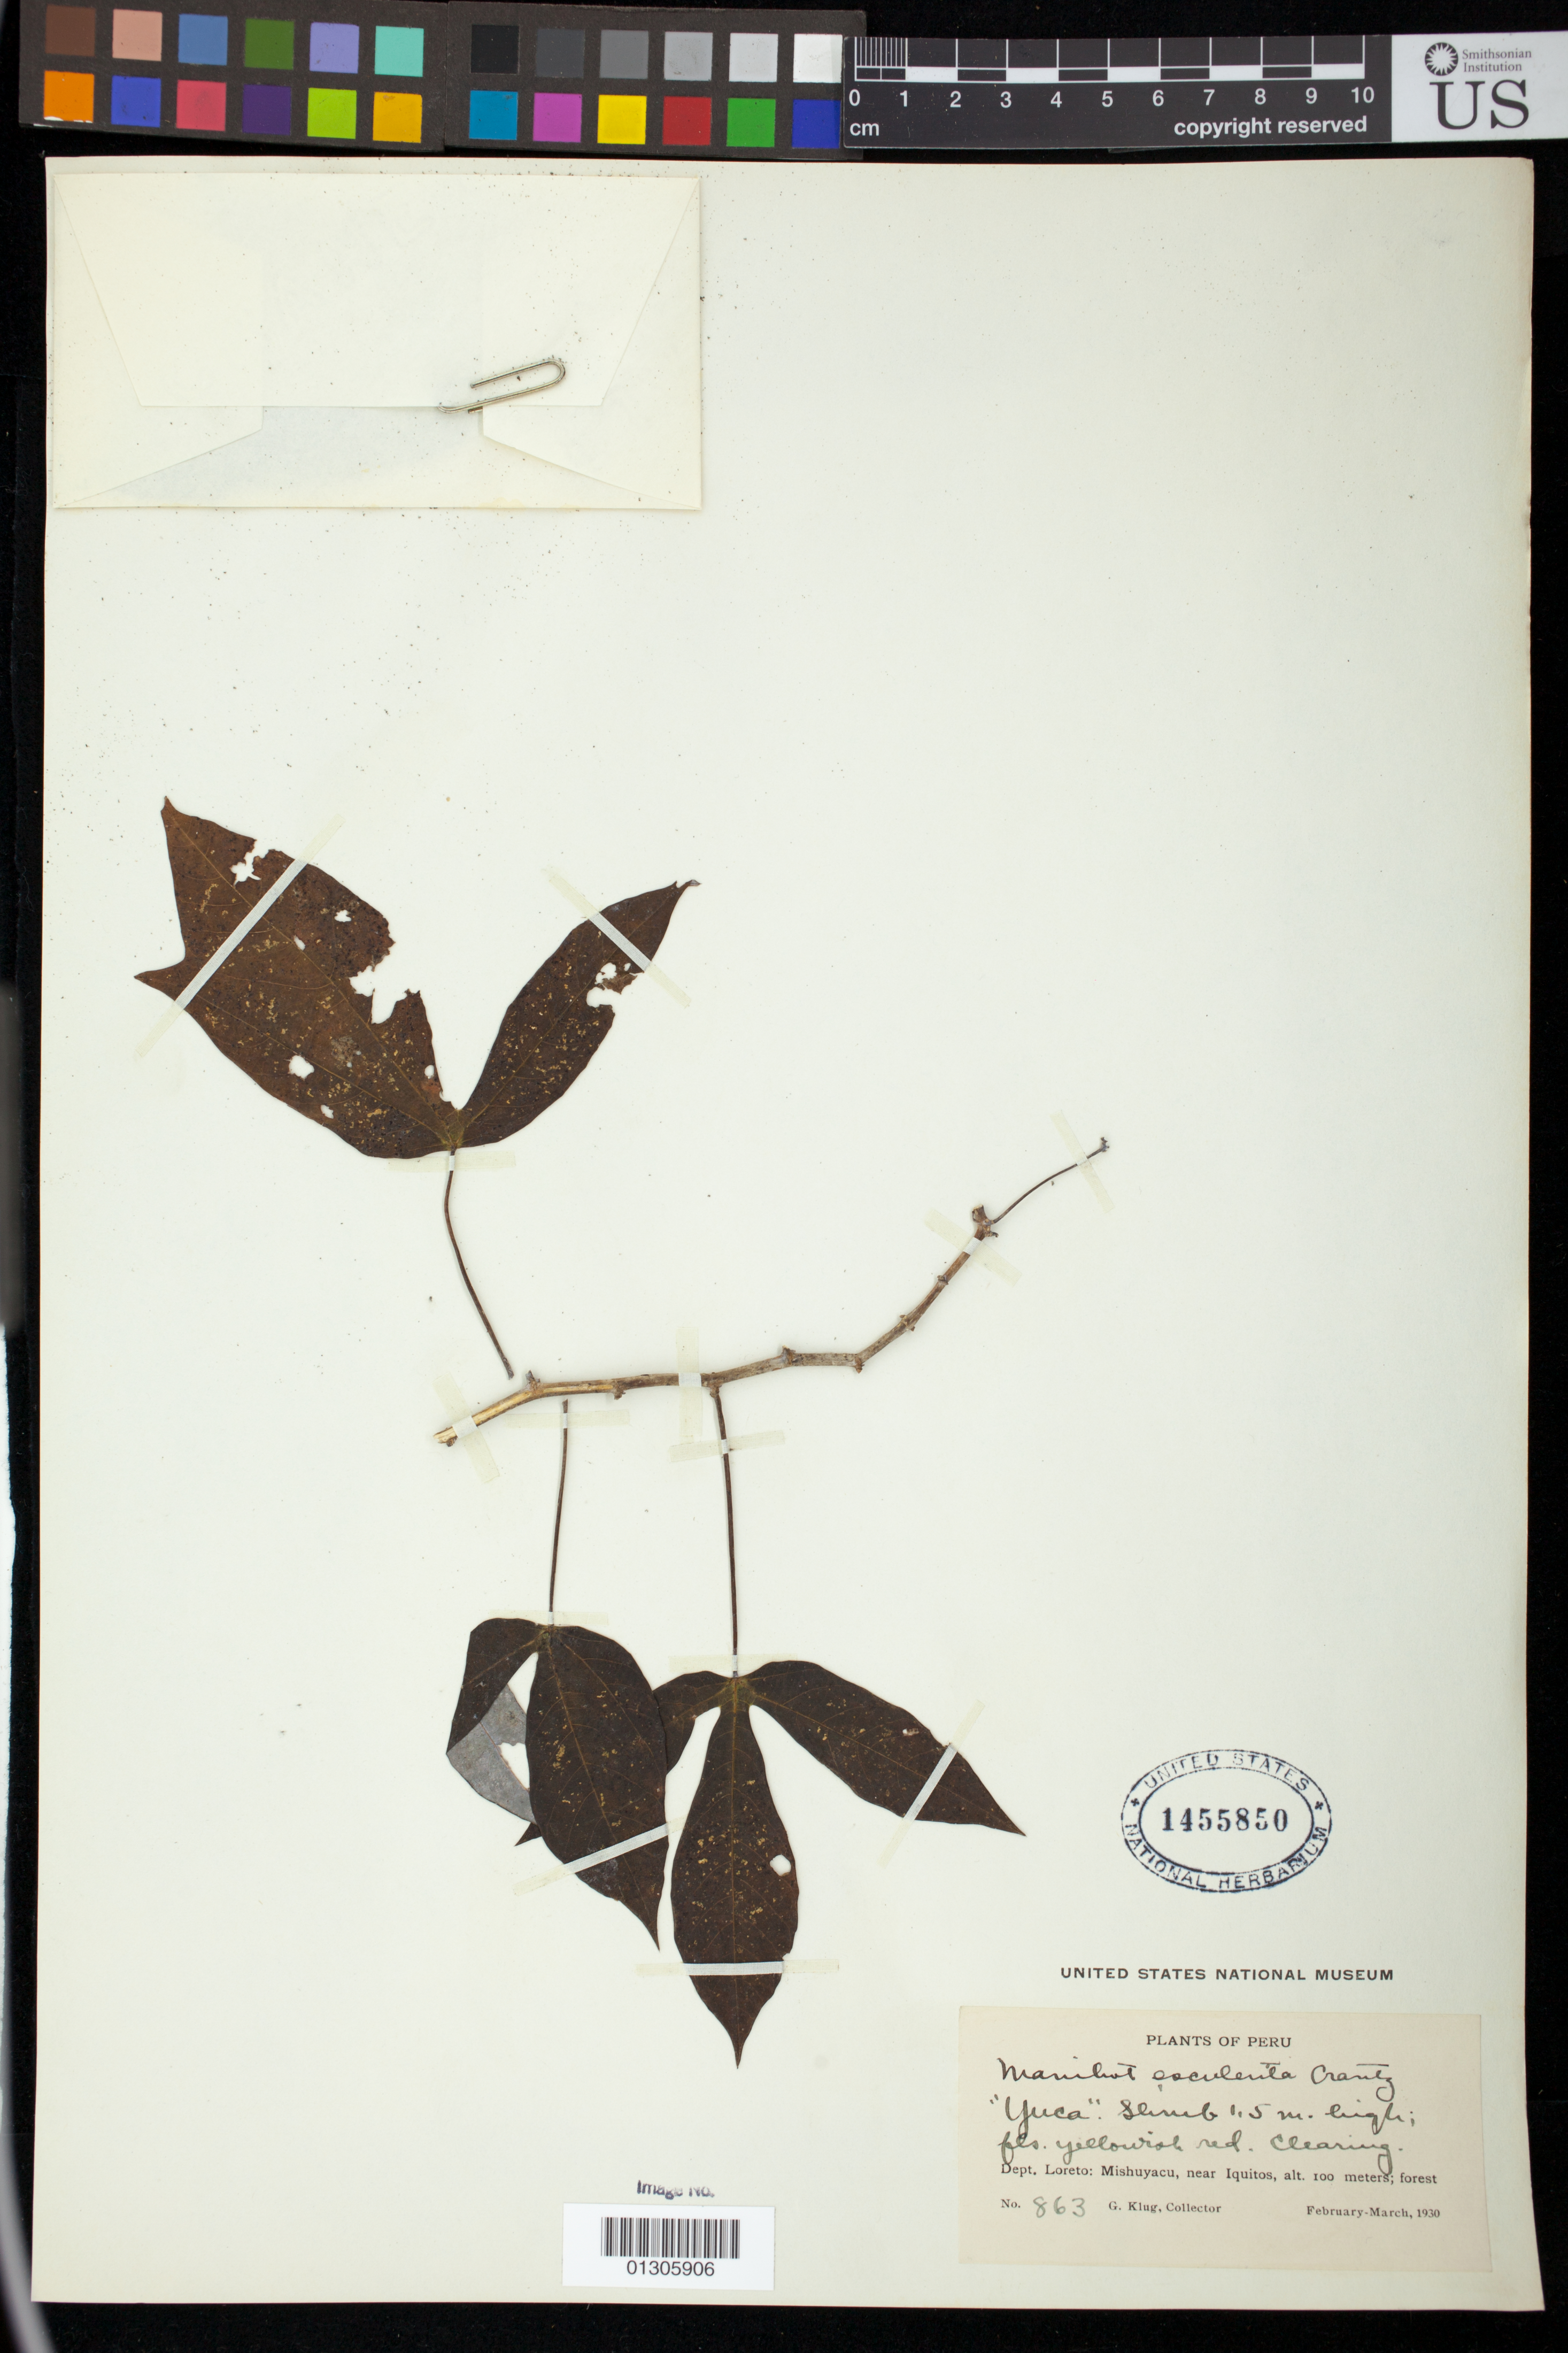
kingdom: Plantae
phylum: Tracheophyta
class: Magnoliopsida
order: Malpighiales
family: Euphorbiaceae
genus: Manihot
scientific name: Manihot esculenta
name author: Crantz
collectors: G. Klug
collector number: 863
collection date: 1930-01-02/1930-03-31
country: Peru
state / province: Loreto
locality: Mishuyacu, near Iquitos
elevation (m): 100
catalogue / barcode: US 1455850